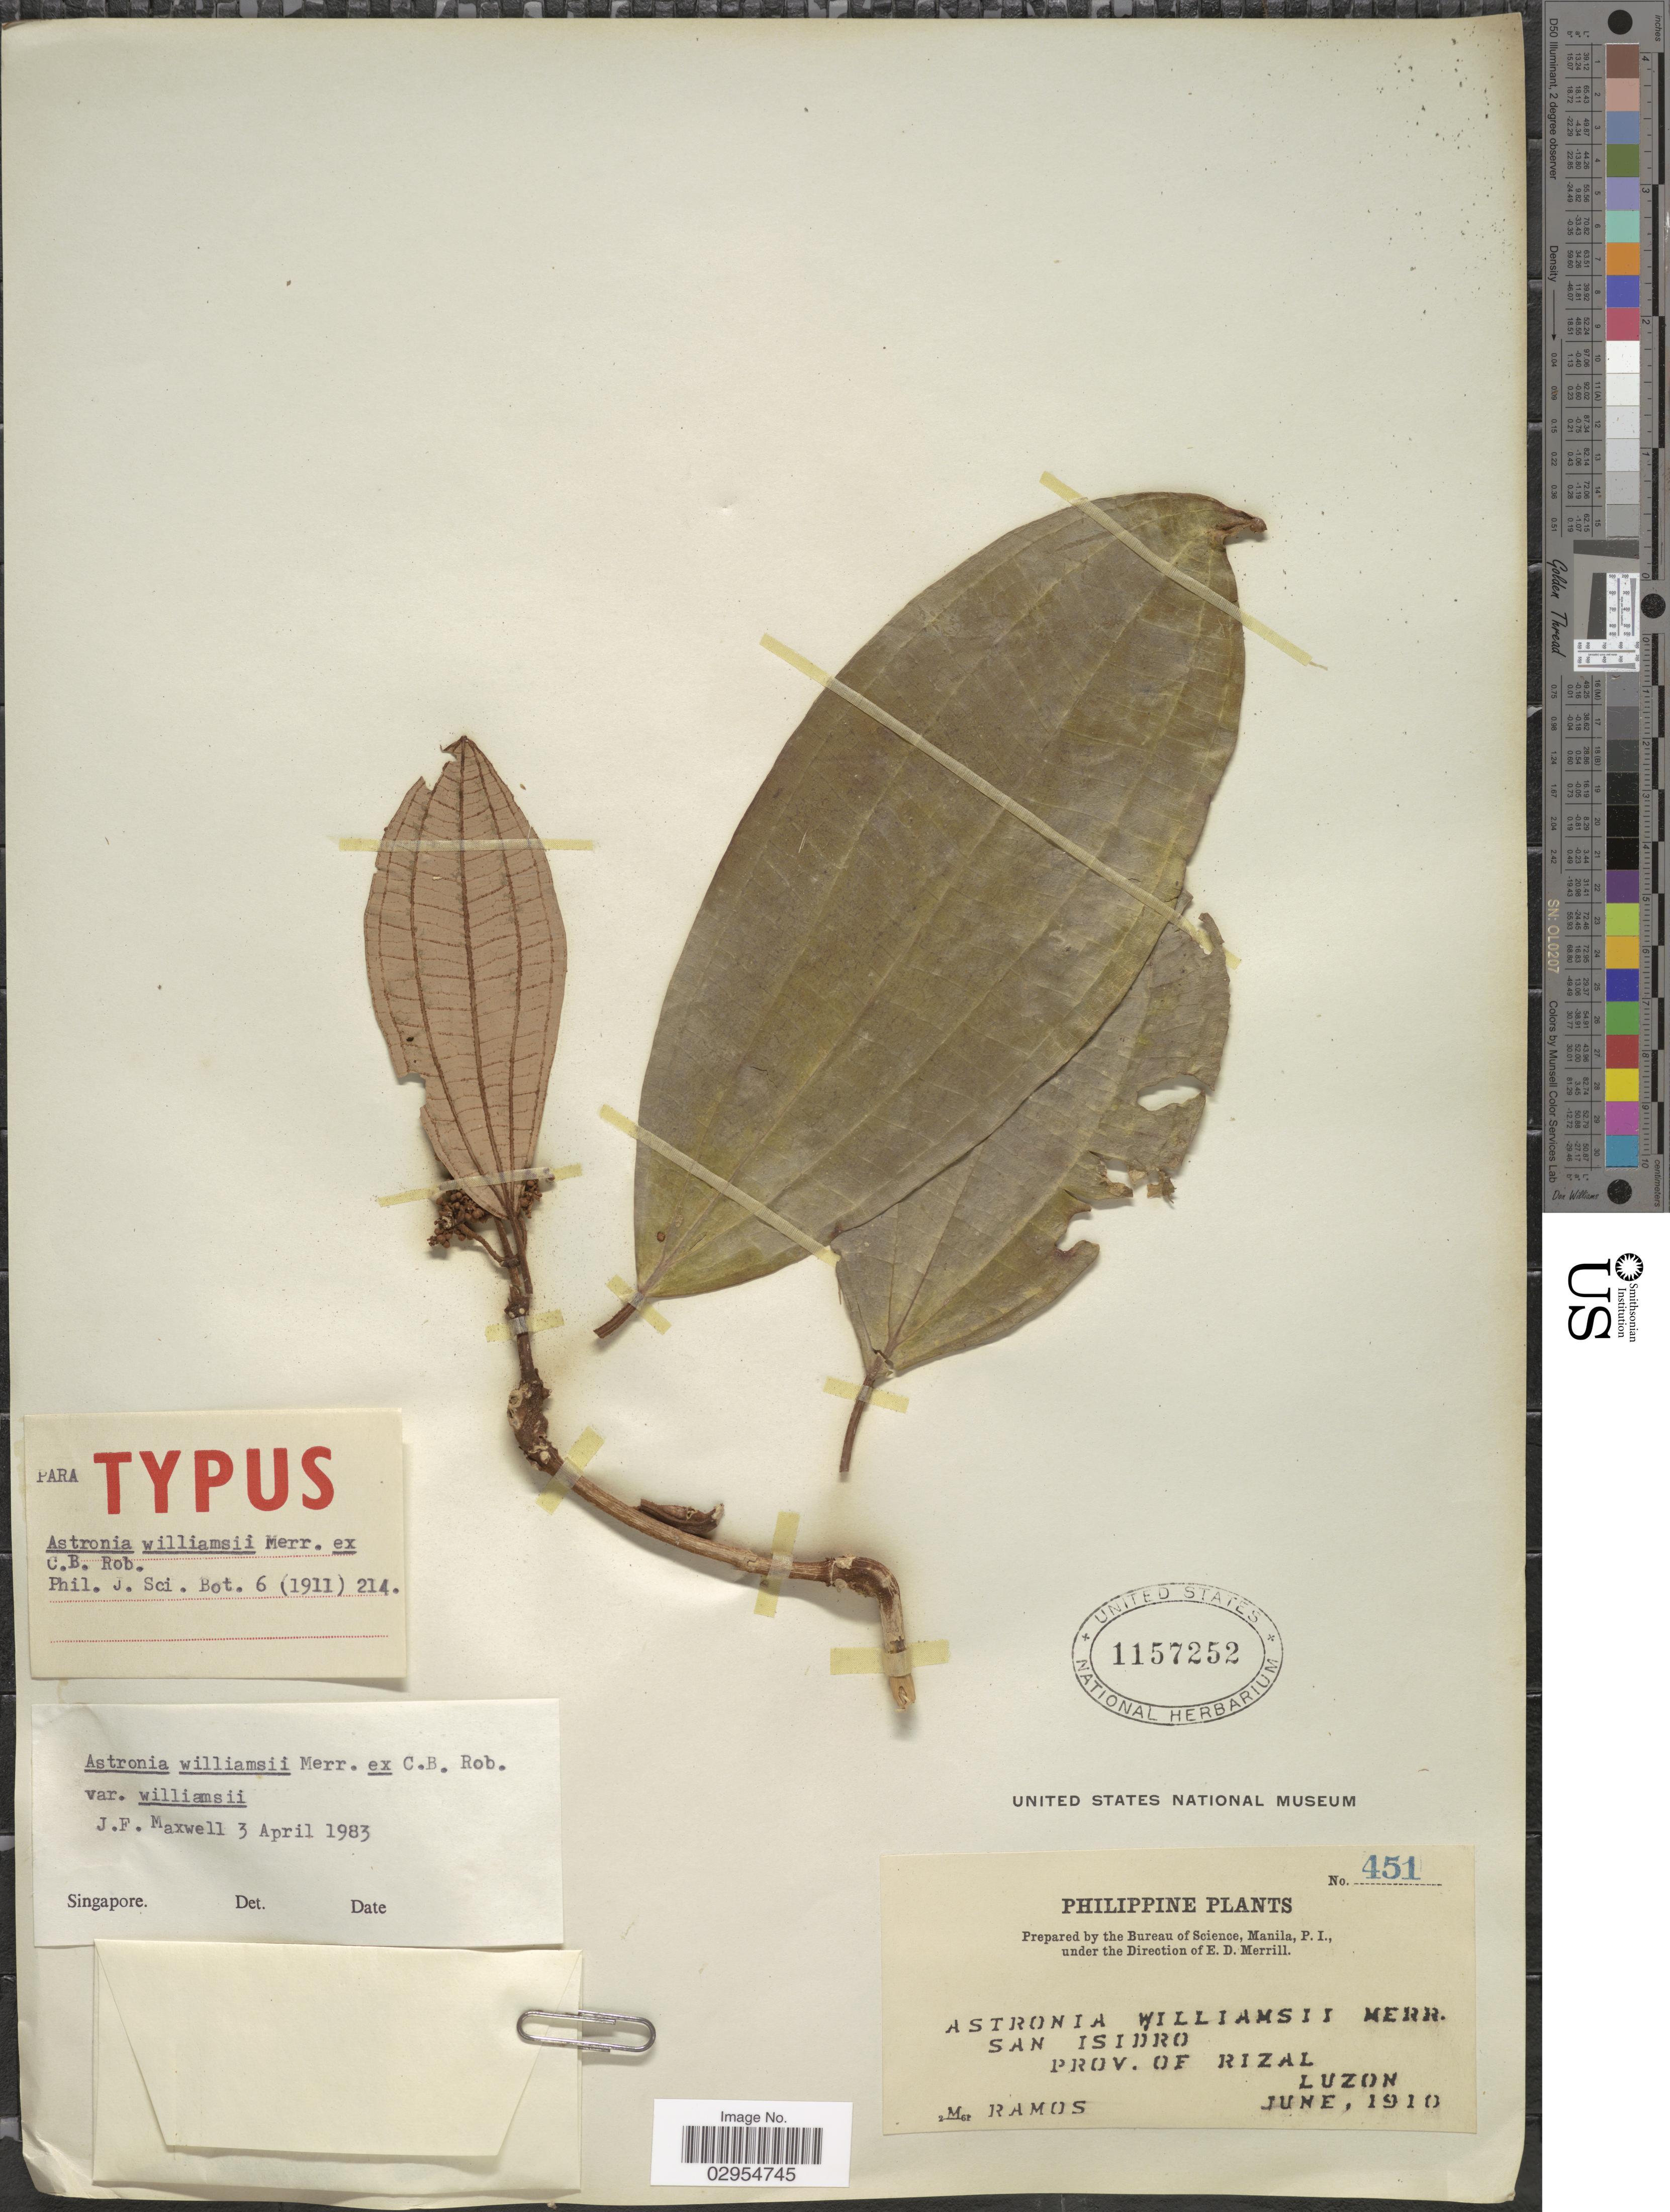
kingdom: Plantae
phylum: Tracheophyta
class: Magnoliopsida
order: Myrtales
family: Melastomataceae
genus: Astronia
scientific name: Astronia williamsii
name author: Merr. ex C.B. Rob.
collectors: M. Ramos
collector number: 451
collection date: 1910-06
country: Philippines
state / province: Calabarzon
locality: San Isidro, Prov. of Rizal, Luzon.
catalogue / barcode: US 1157252